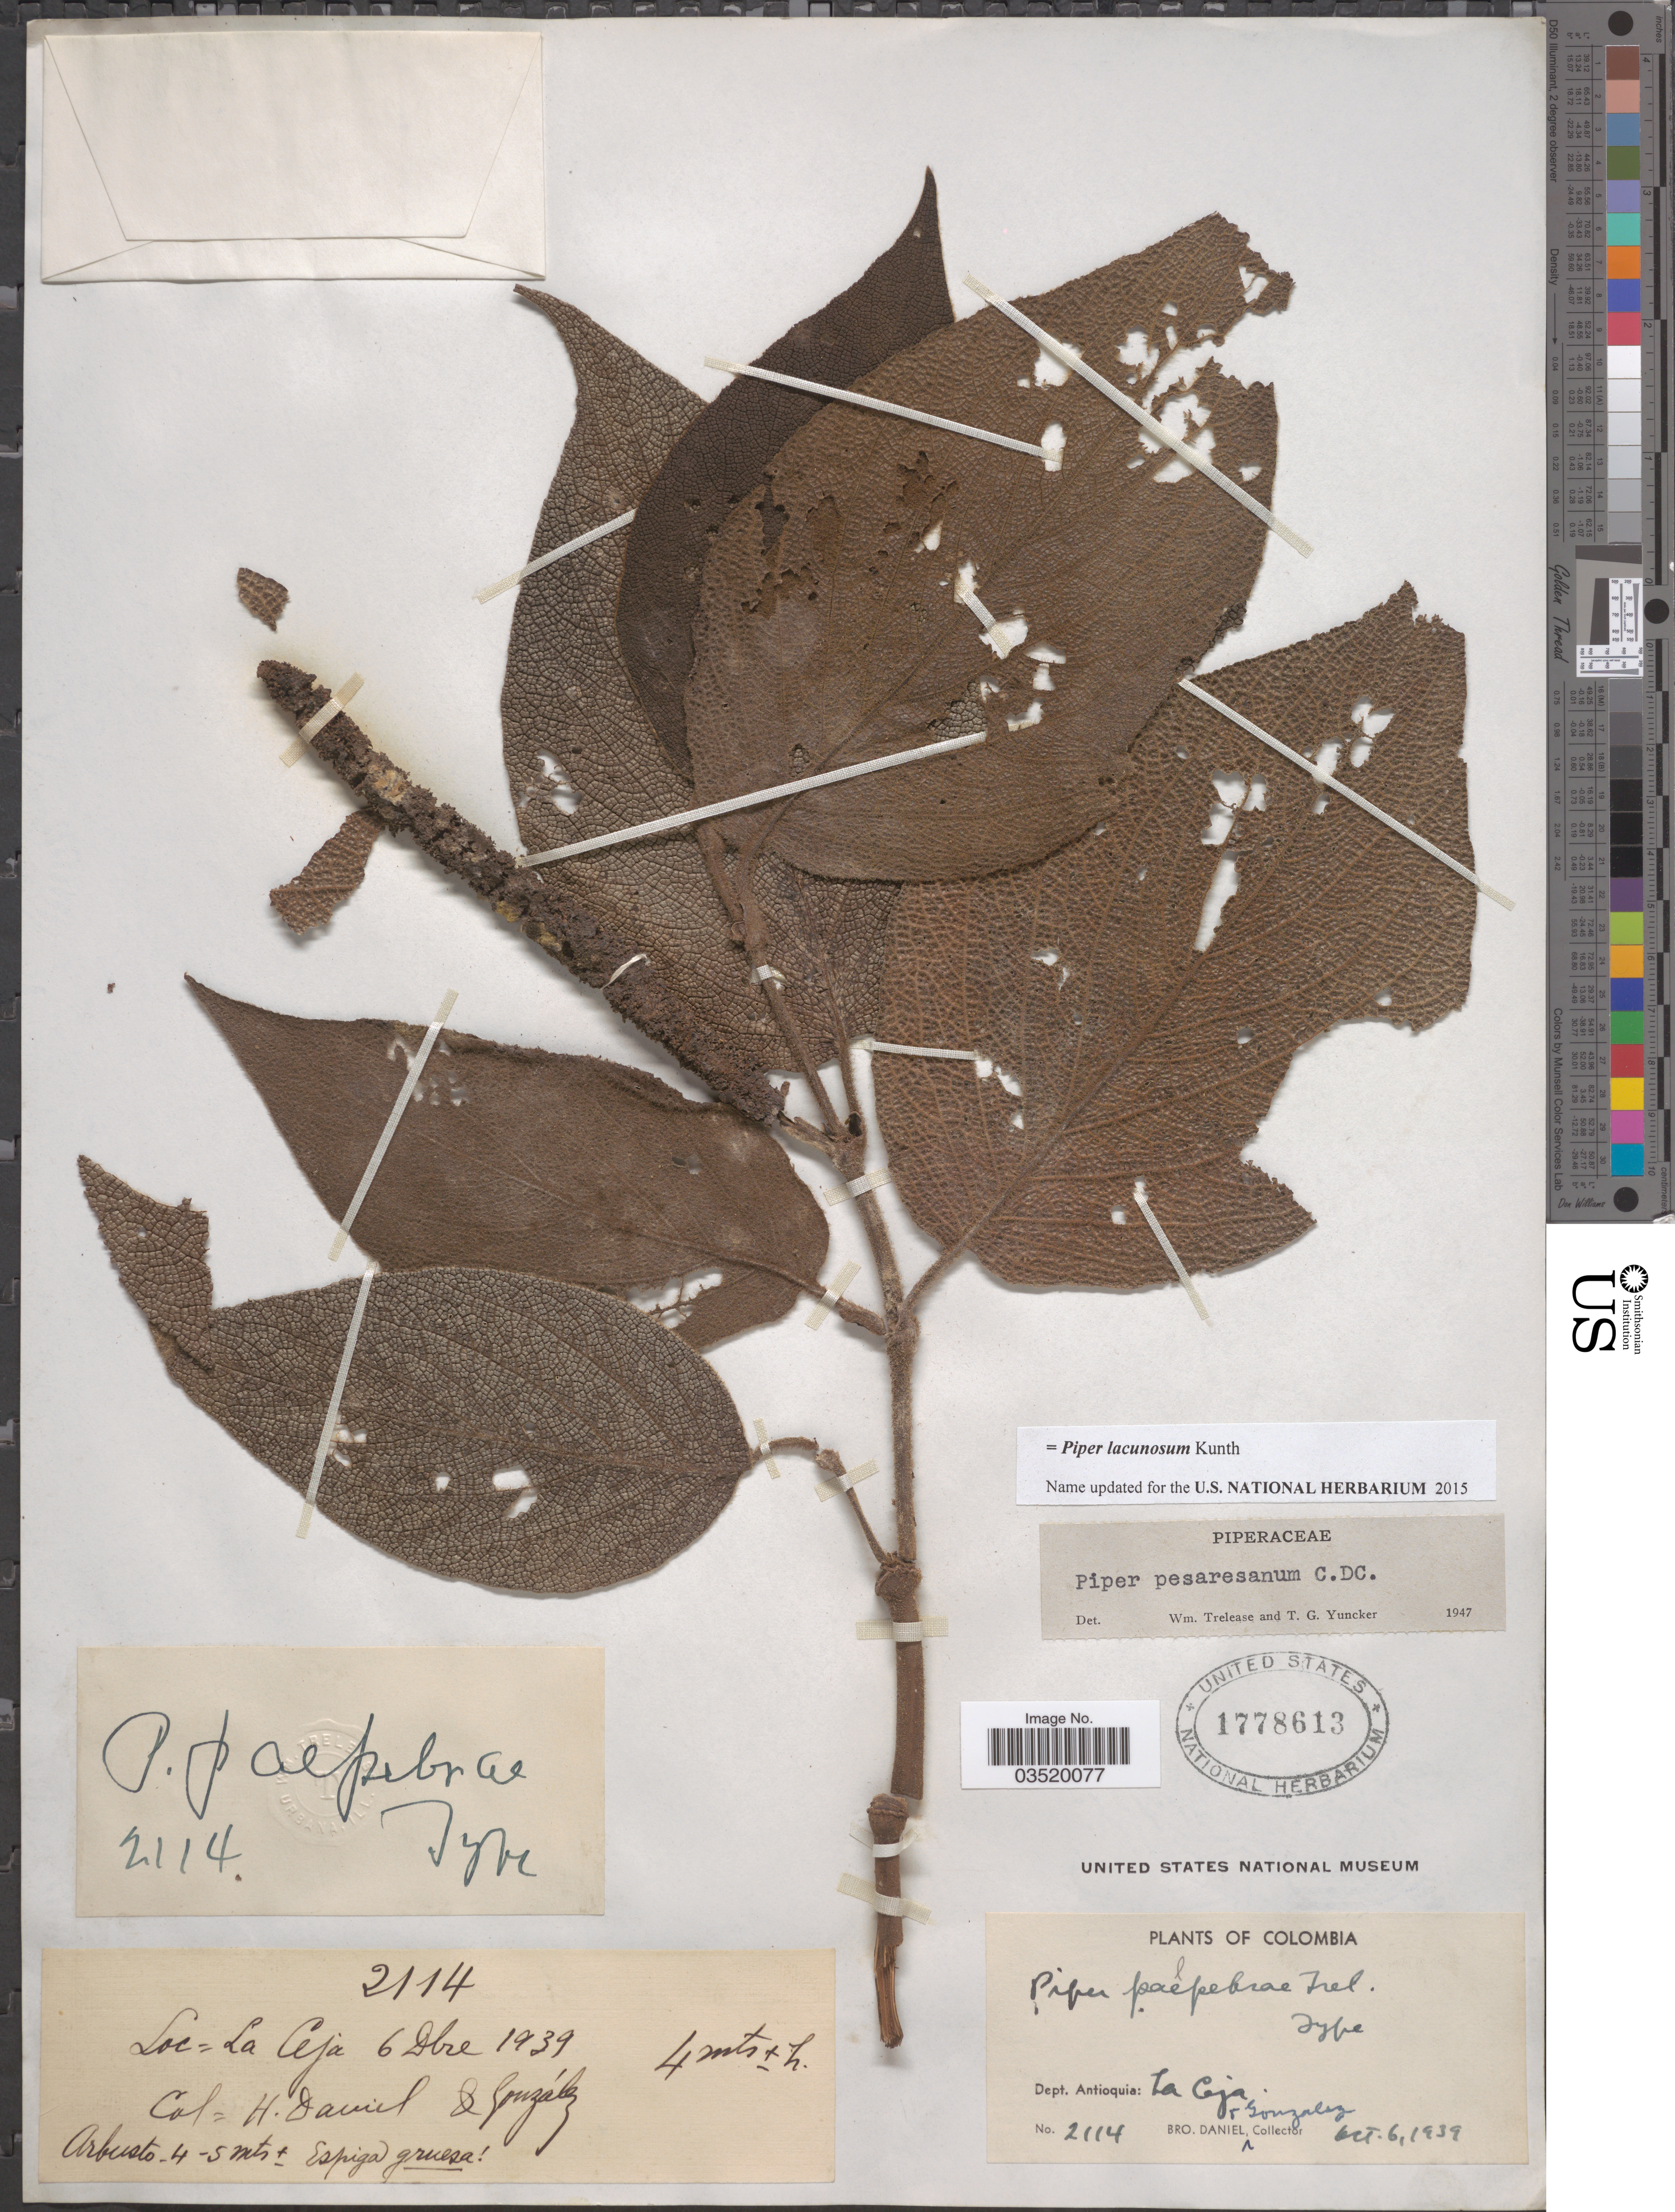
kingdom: Plantae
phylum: Tracheophyta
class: Magnoliopsida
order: Piperales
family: Piperaceae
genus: Piper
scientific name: Piper lacunosum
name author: Kunth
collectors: Bro. Daniel & R. González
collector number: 2114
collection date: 1939-10-06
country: Colombia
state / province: Antioquia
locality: Dept. Antioquia: La Caja.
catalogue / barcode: US 1778613